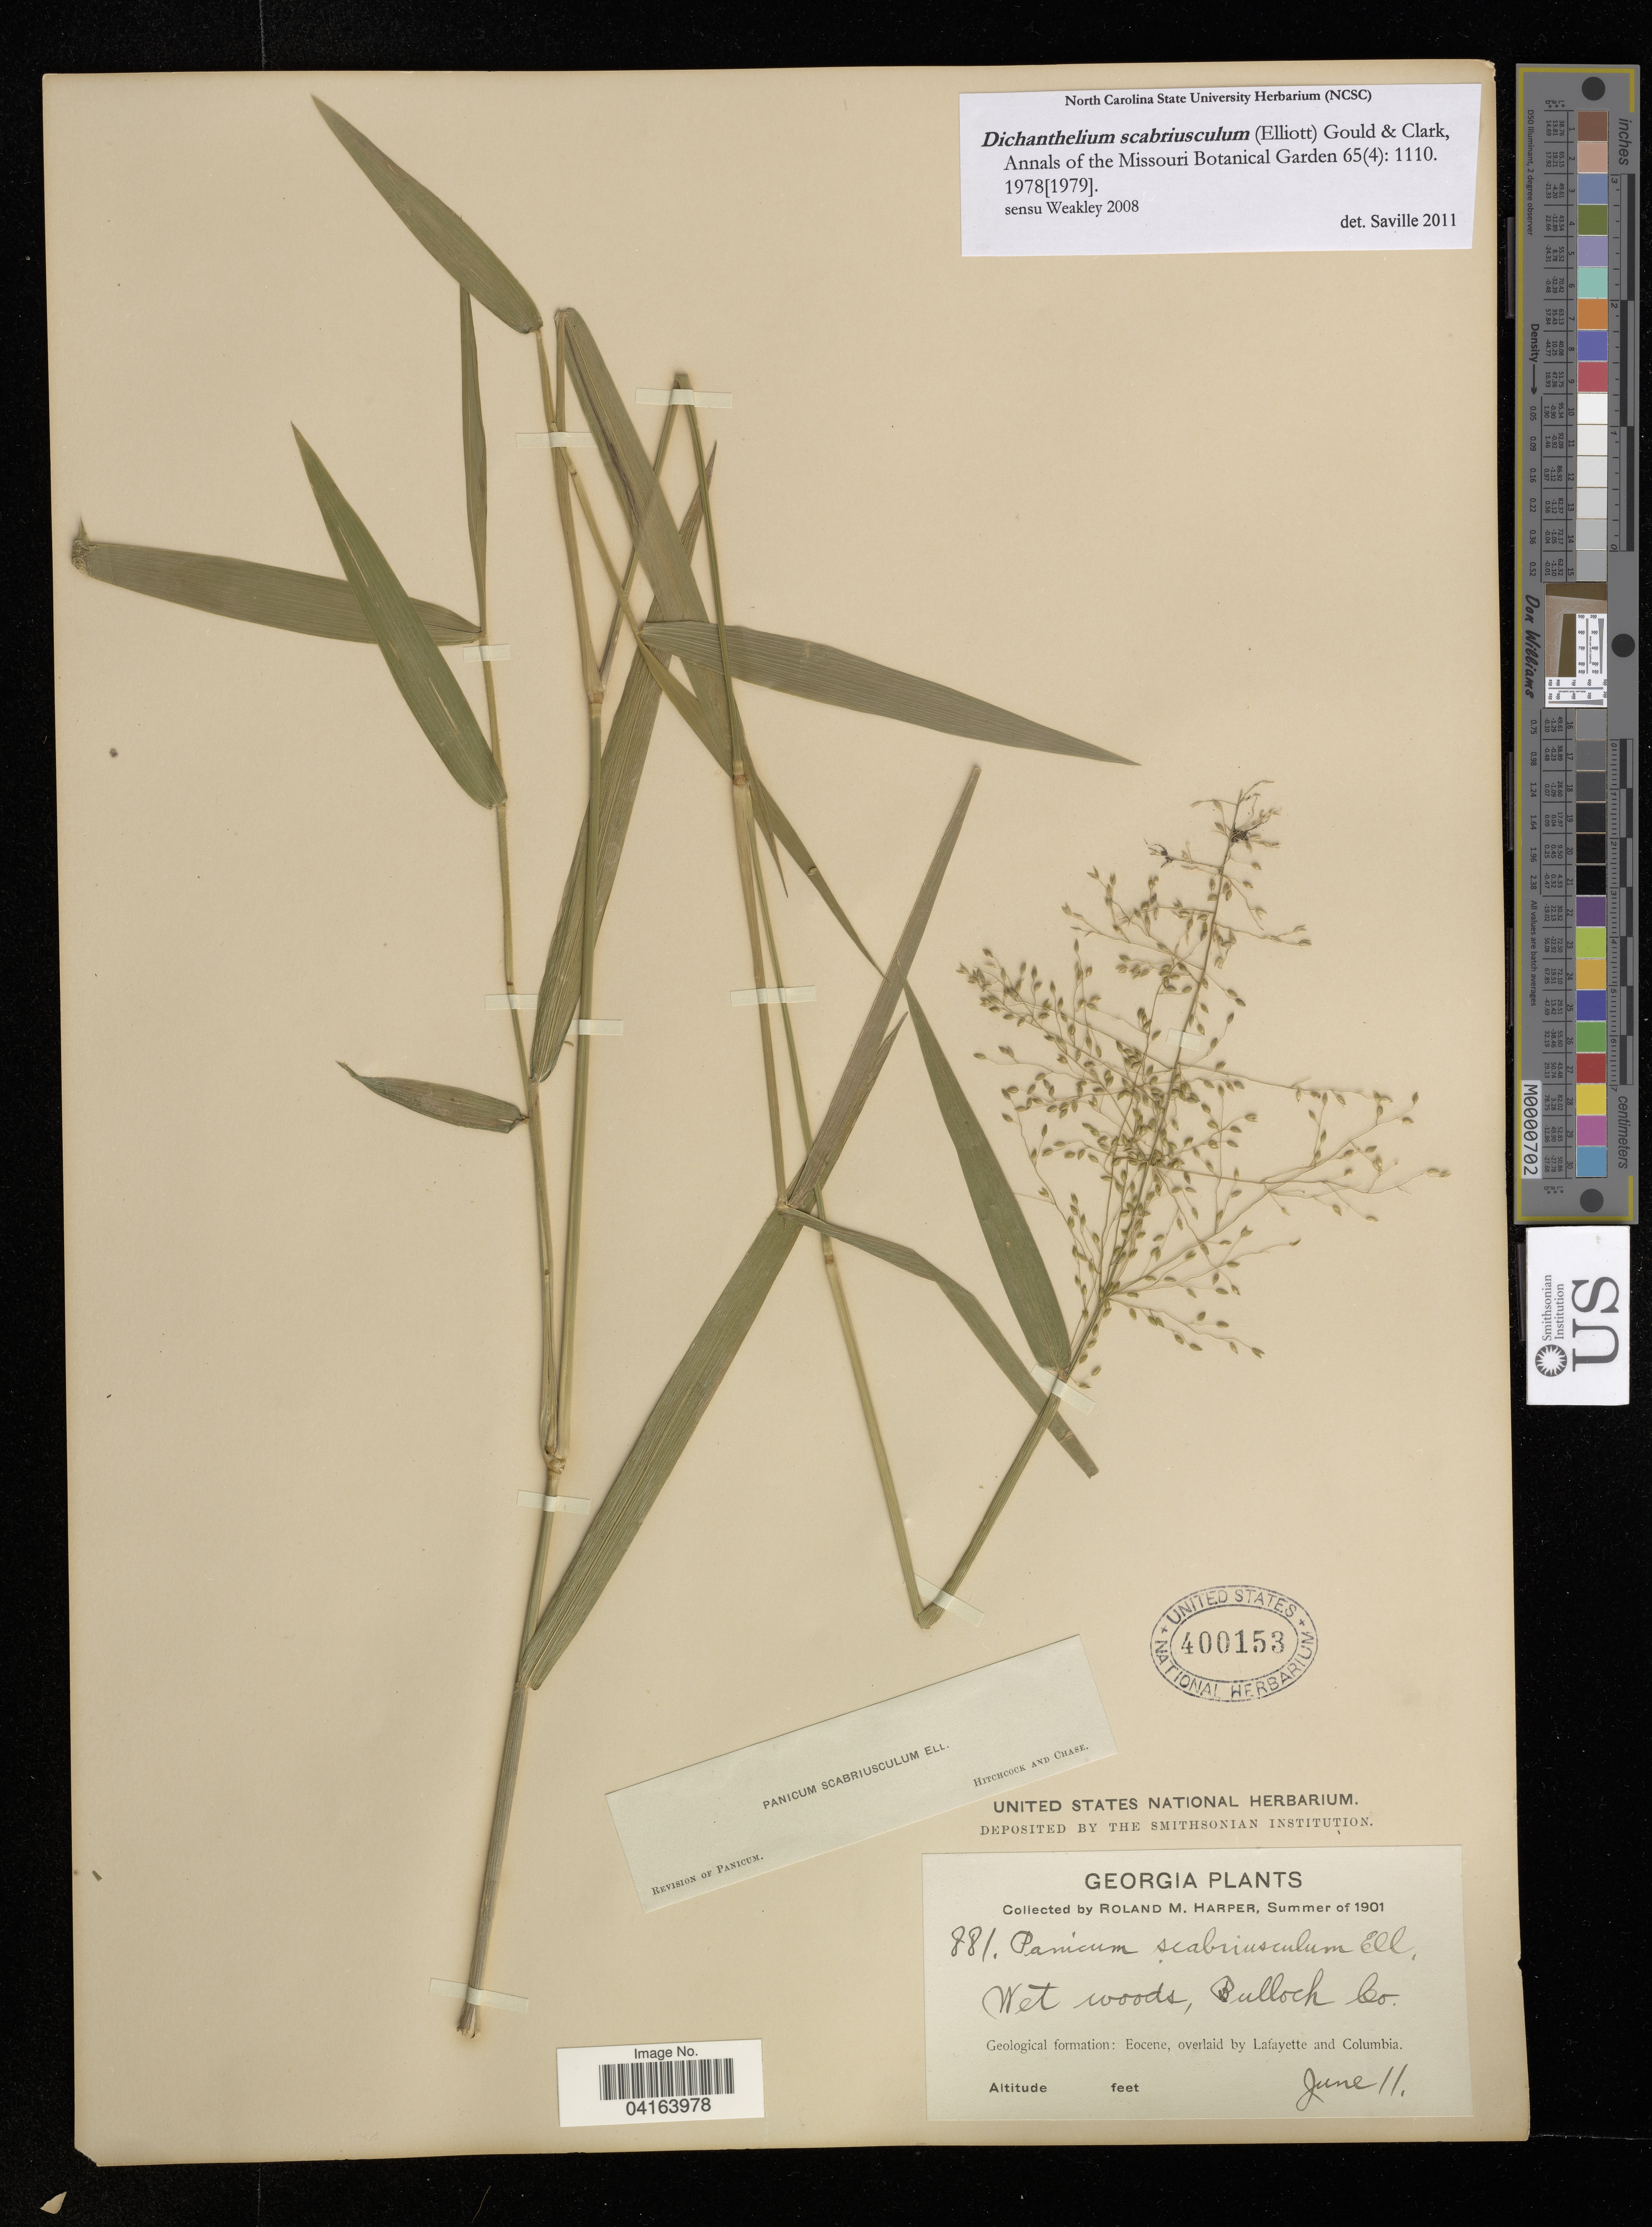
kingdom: Plantae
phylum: Tracheophyta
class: Liliopsida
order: Poales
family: Poaceae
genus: Dichanthelium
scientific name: Dichanthelium scabriusculum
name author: (Elliott) Gould & C.A. Clark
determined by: Saville, A. C., (NCSC), North Carolina State University (UNITED STATES)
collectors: R. M. Harper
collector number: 881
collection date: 1901-06-11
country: United States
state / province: Georgia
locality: Bulloch Co.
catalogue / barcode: US 400153